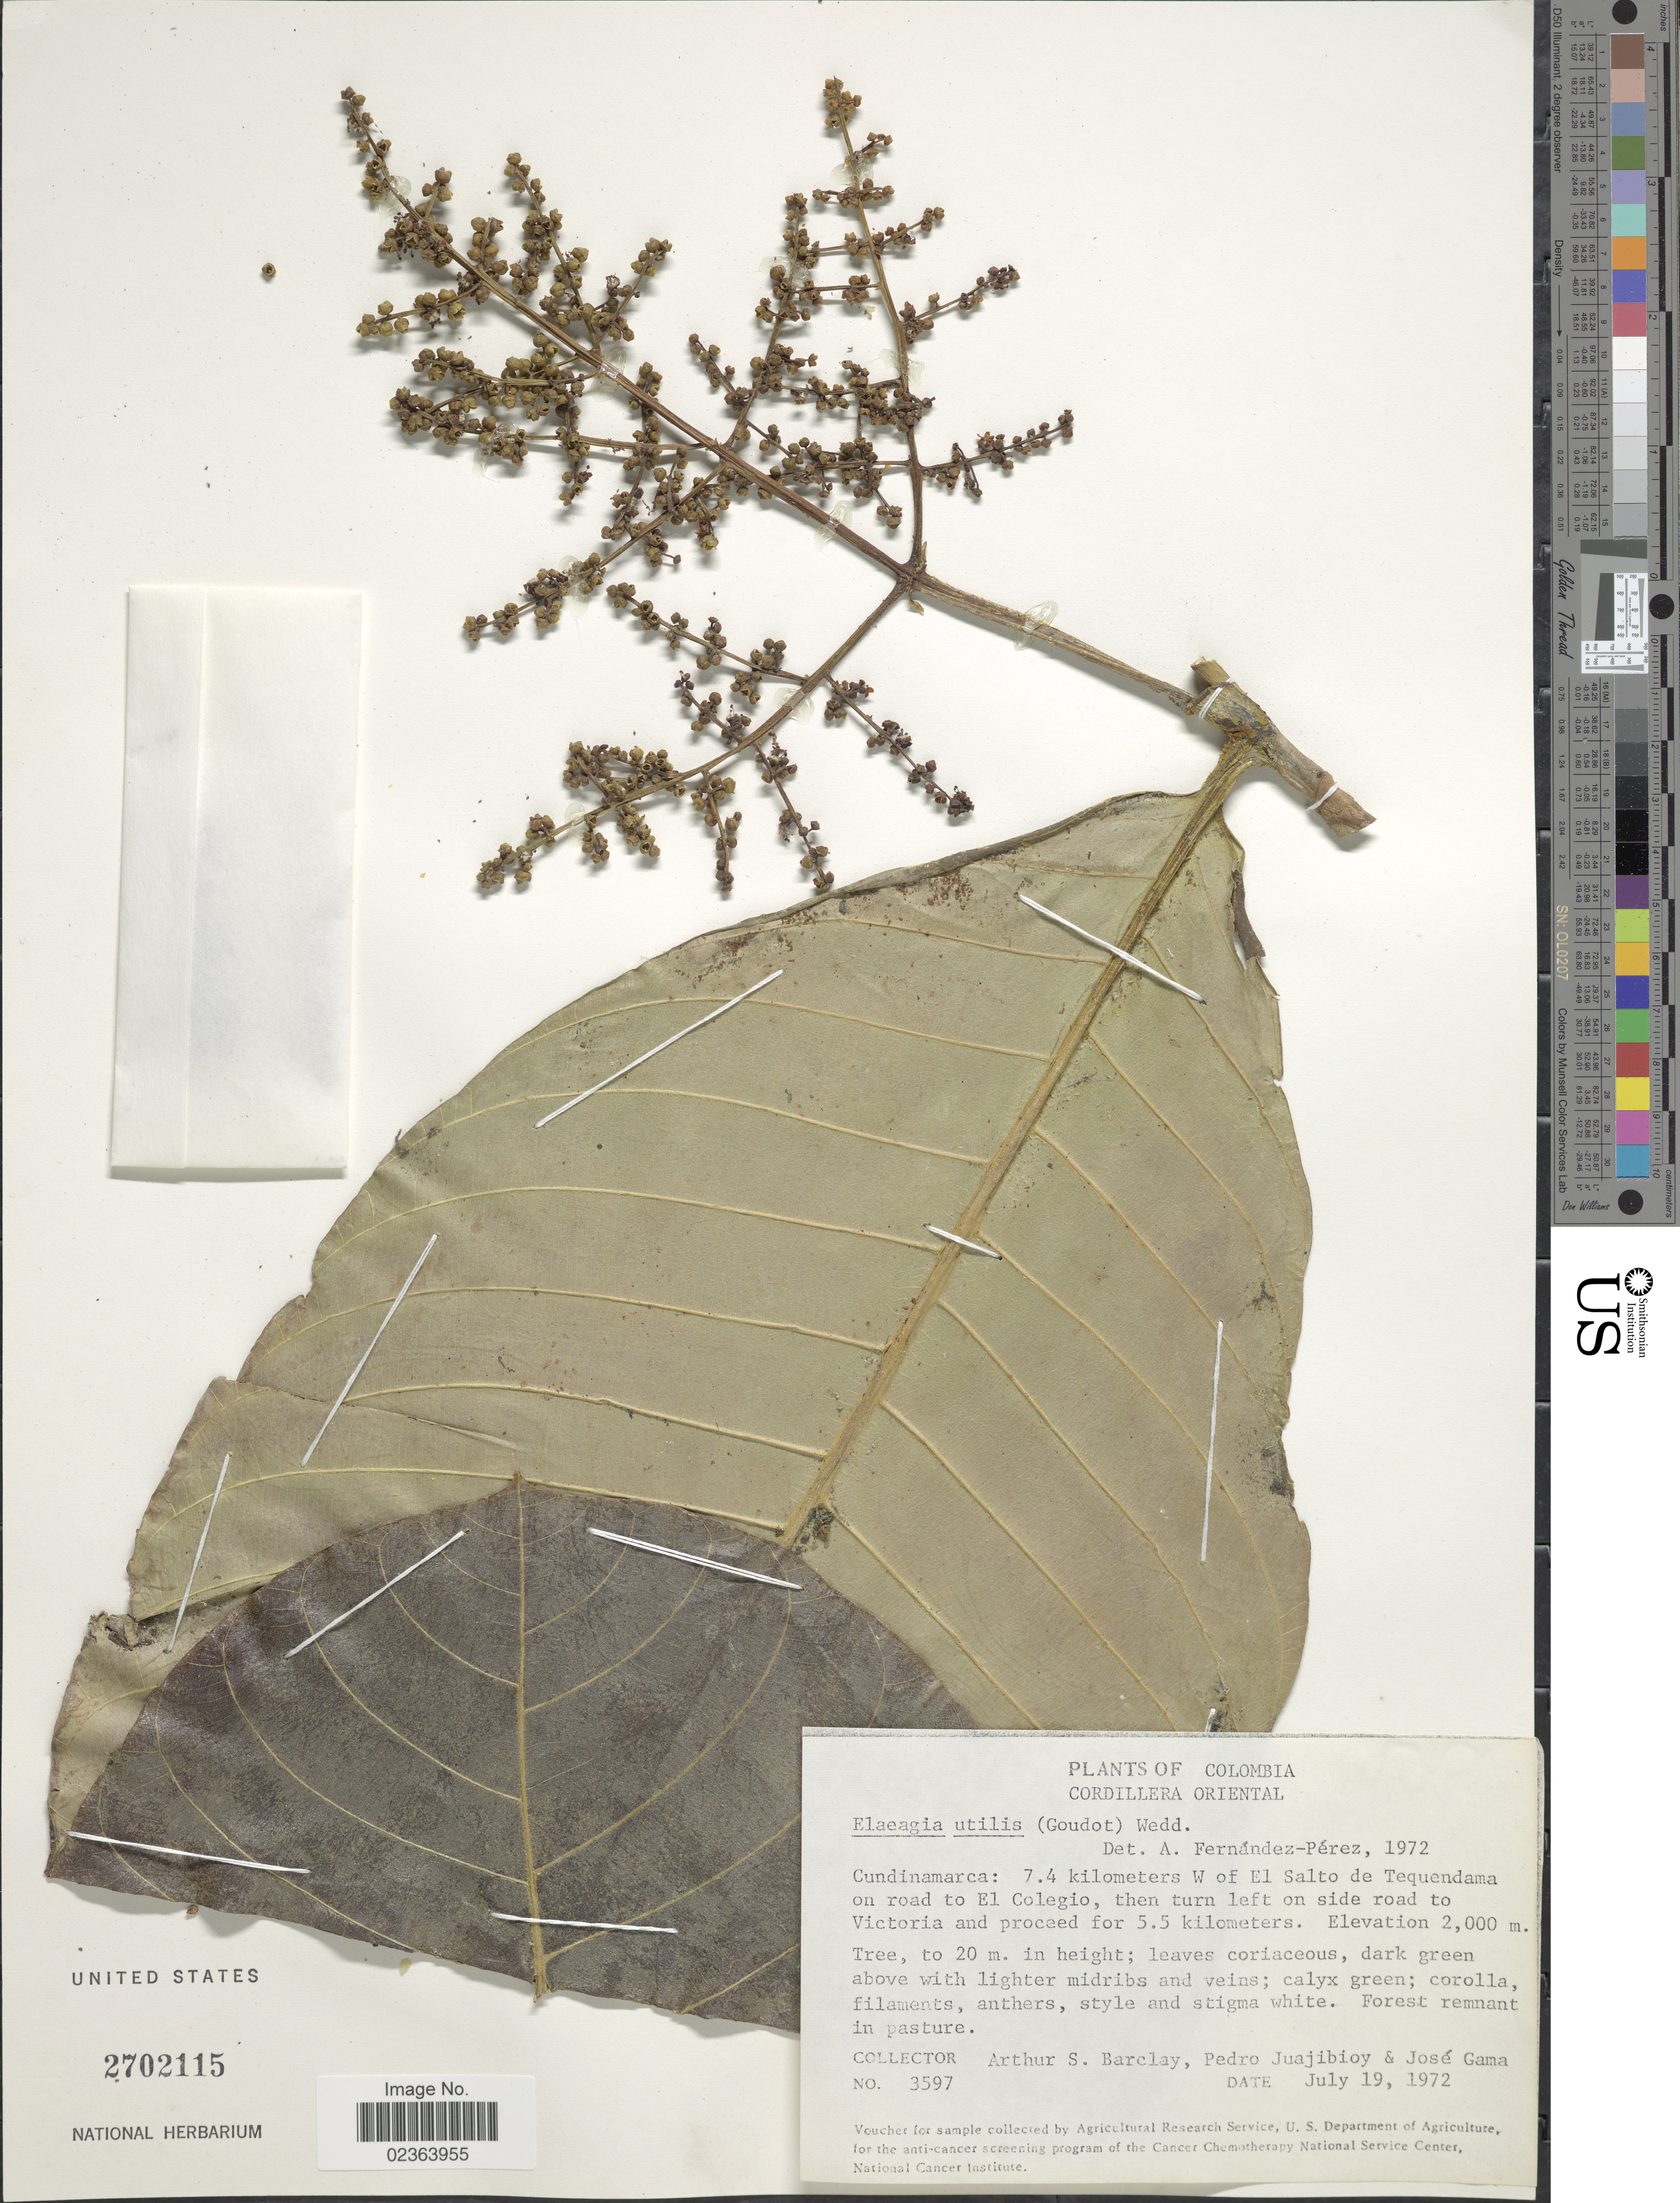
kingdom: Plantae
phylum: Tracheophyta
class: Magnoliopsida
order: Gentianales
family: Rubiaceae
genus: Elaeagia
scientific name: Elaeagia utilis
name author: (Goudot) Wedd.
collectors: A. S. Barclay, P. Juajibioy & J. Gama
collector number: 3597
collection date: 1972-07-19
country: Colombia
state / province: Cundinamarca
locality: Cordillera Oriental, Cundinamarca: 7.4 kilometers W of El Salto de Tequendama on road to El Colegio, then turn left on side road to Victoria and proceed for 5.5 kilometers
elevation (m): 2000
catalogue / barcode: US 2702115